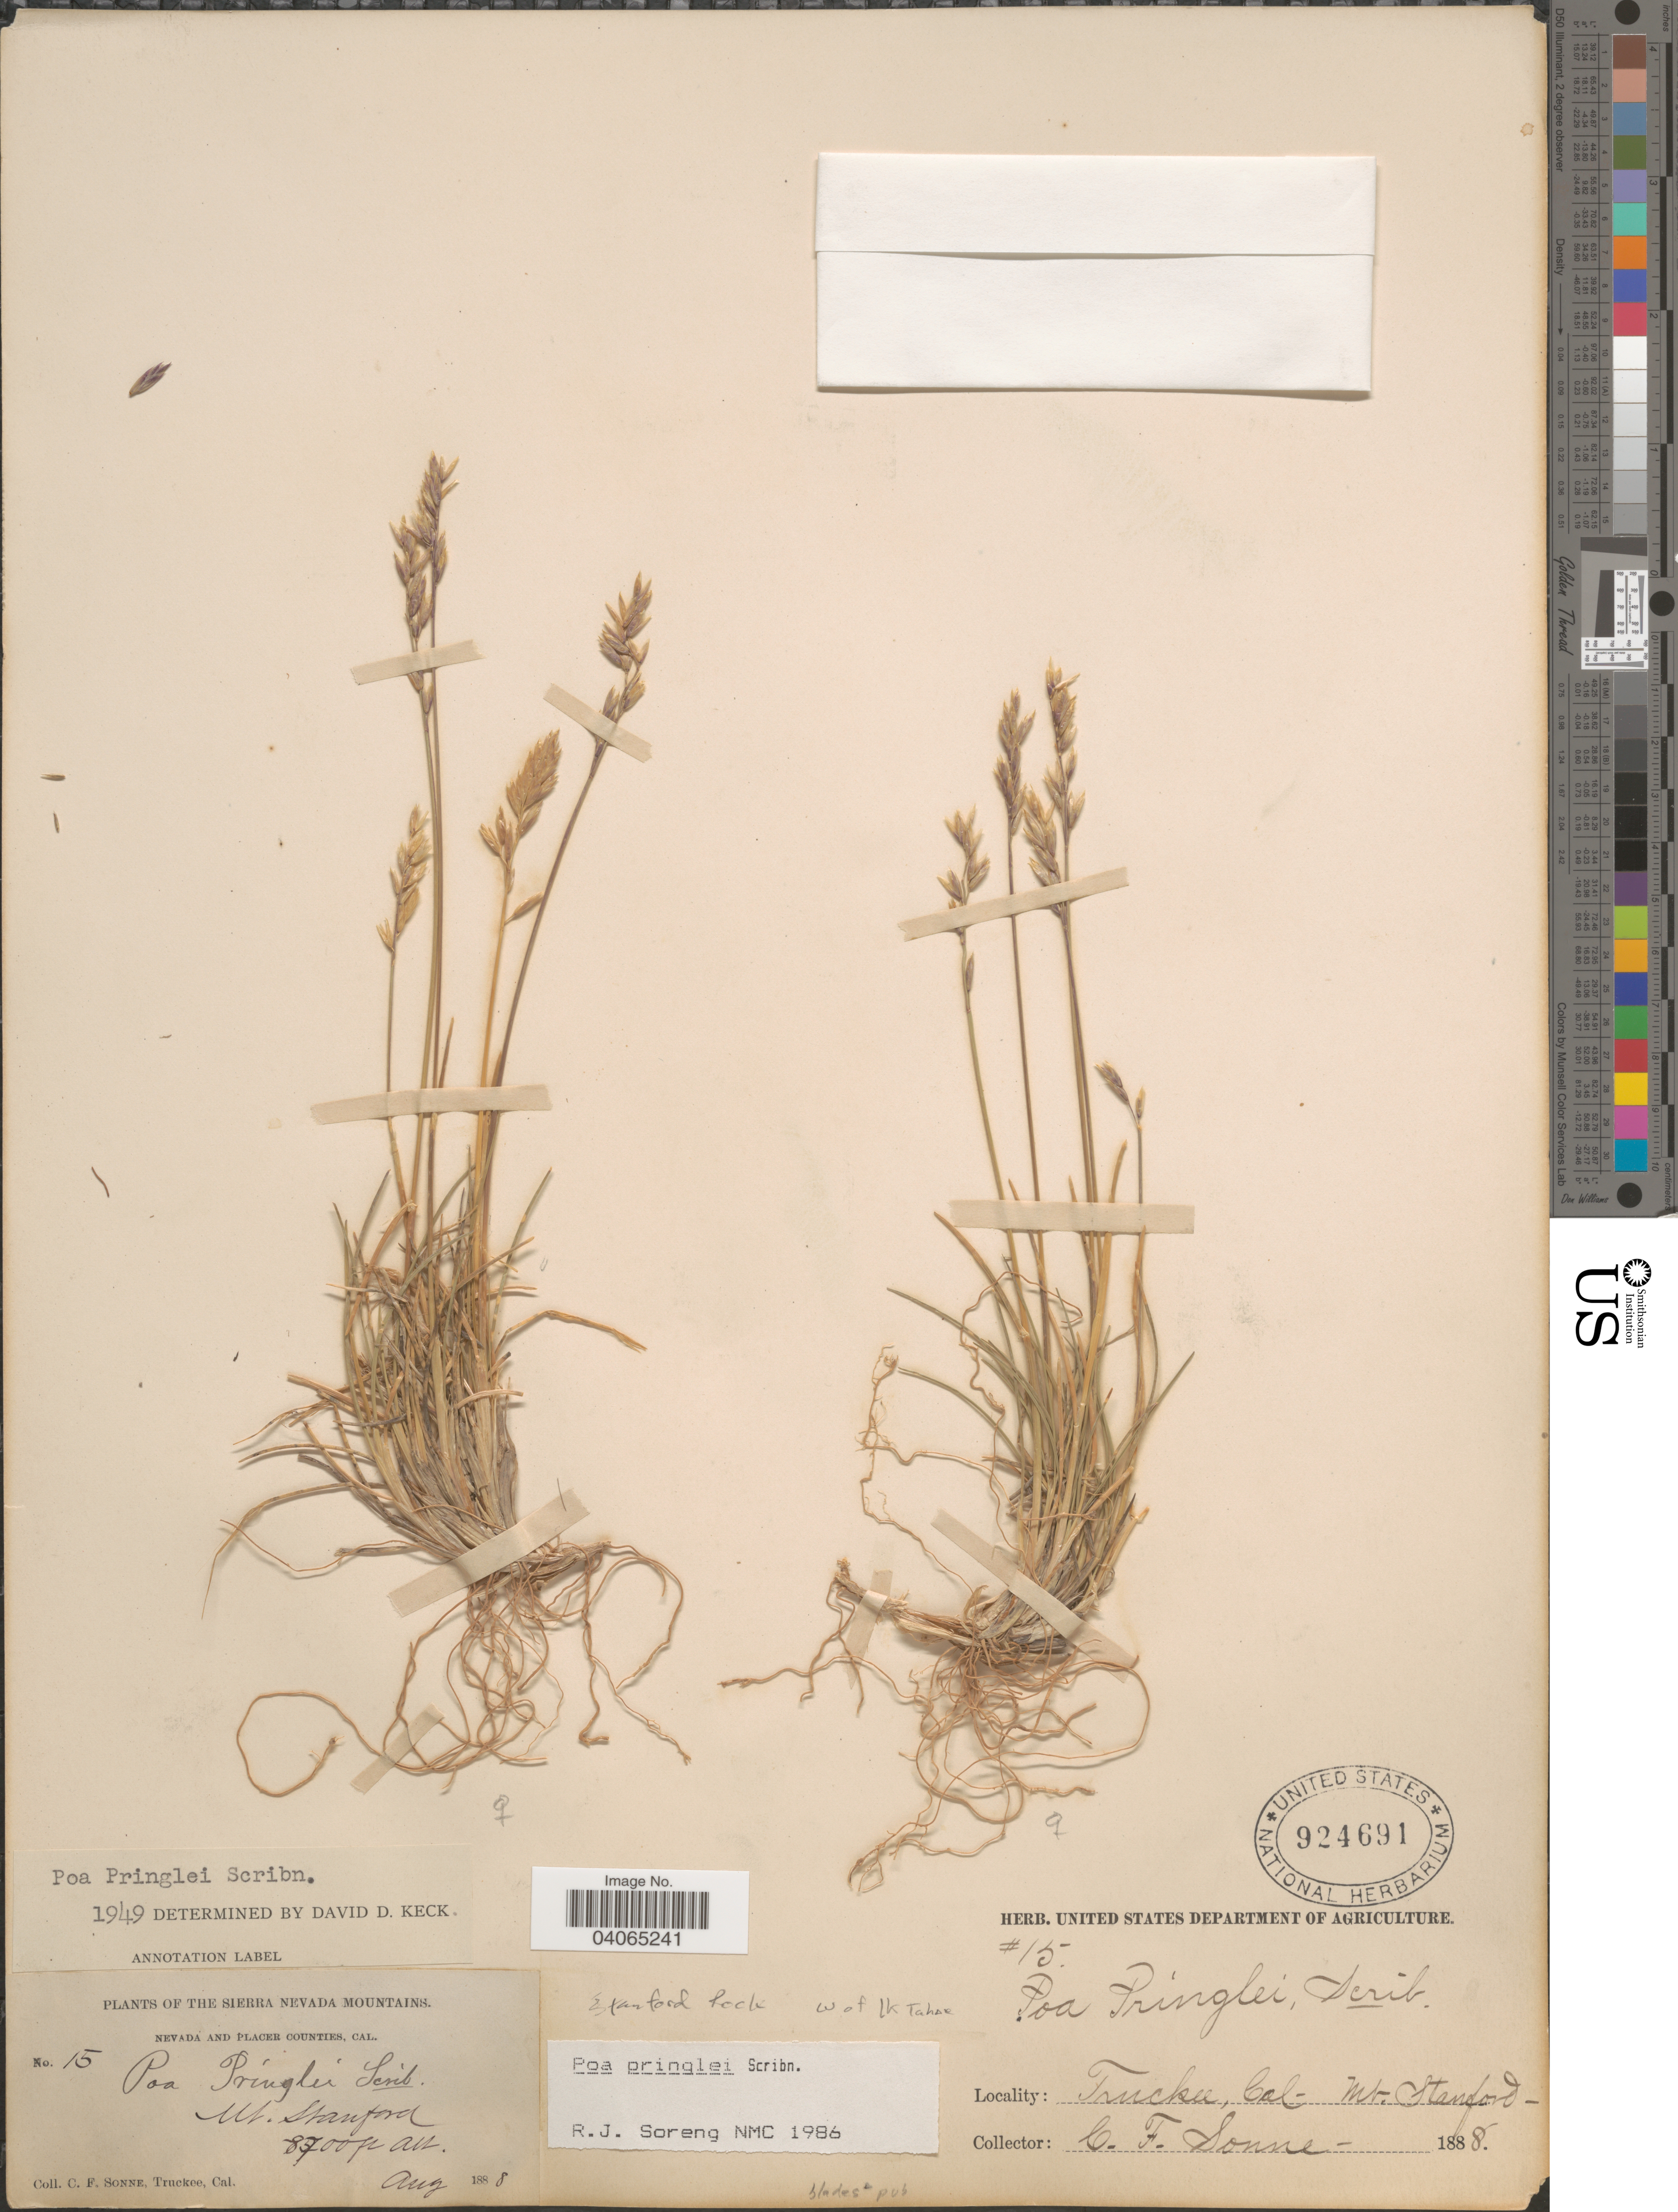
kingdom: Plantae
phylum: Tracheophyta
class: Liliopsida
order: Poales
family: Poaceae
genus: Poa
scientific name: Poa pringlei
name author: Scribn.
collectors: C. Sonne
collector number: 15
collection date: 1888-08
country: United States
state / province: California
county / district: Placer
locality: The Sierra Nevada Mountains. Nevada and Placer Counties. Mt. Stanford. Truckee.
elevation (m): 2652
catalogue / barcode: US 924691